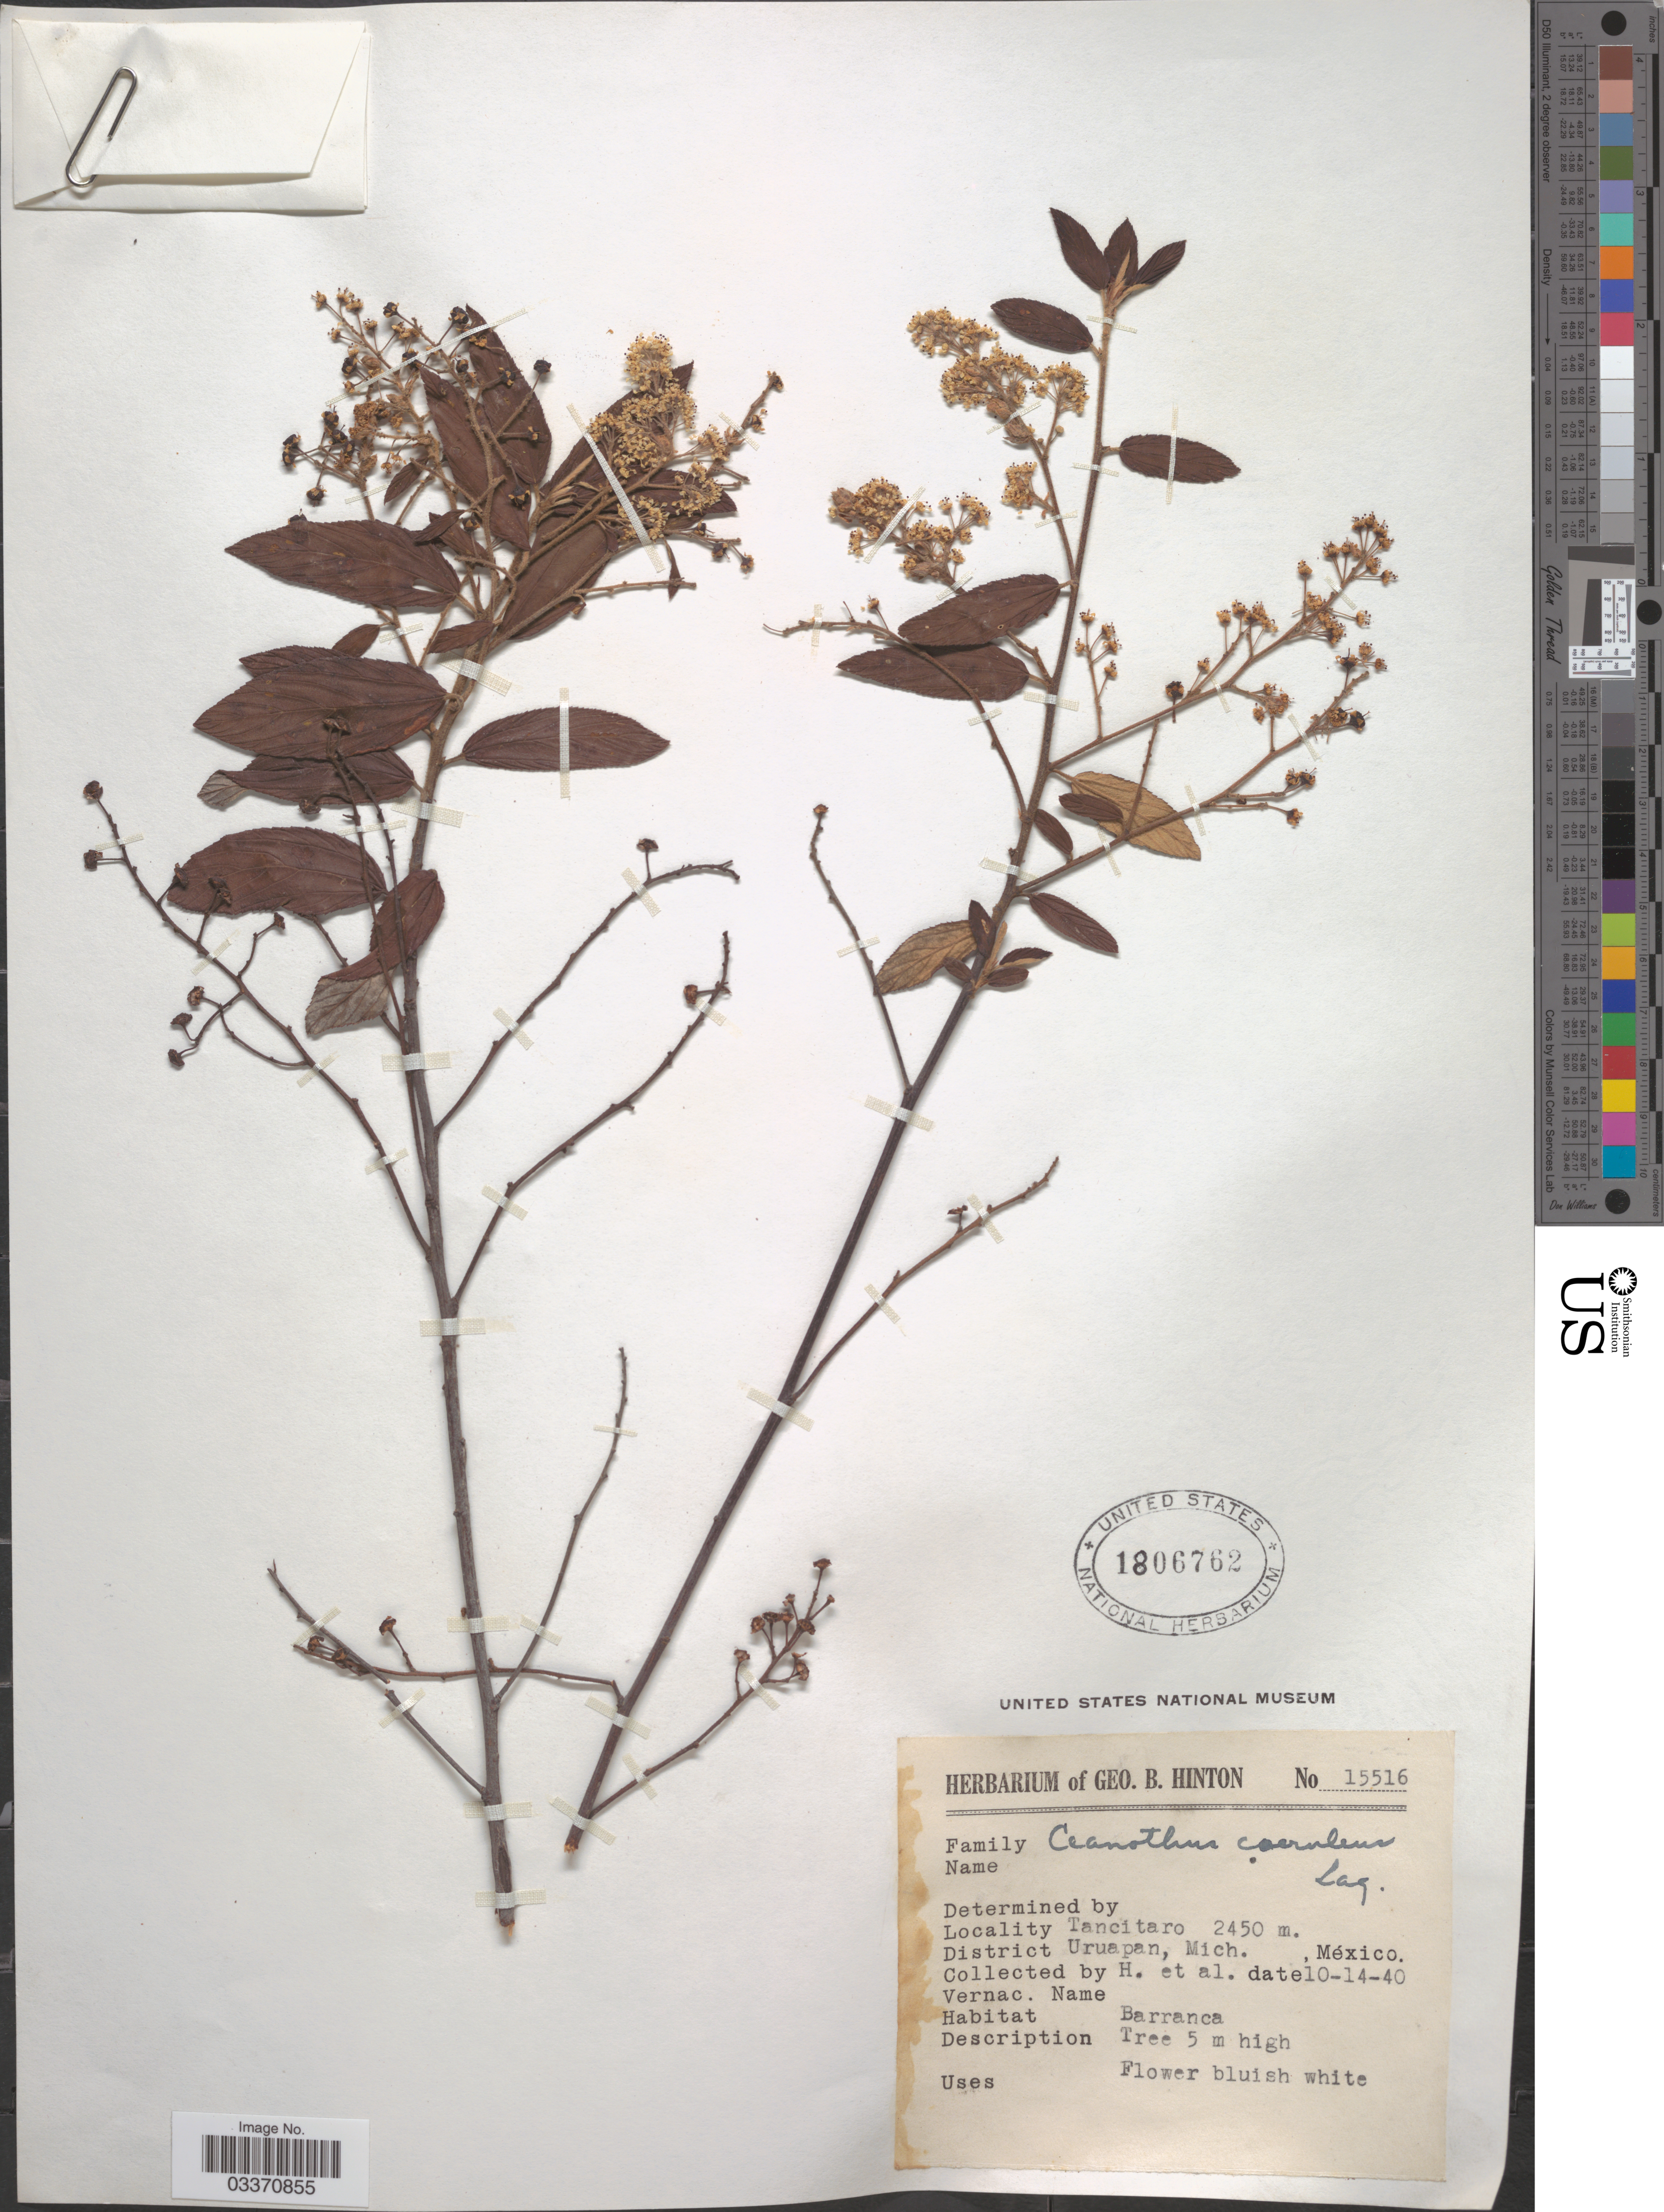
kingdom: Plantae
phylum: Tracheophyta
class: Magnoliopsida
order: Rosales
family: Rhamnaceae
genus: Ceanothus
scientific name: Ceanothus caeruleus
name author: Lag.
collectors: G. B. Hinton & et al.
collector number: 15516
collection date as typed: Transcribed d/m/y: 14/10/40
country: Mexico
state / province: Michoacán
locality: Tancitaro. District Uruapan.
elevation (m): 2450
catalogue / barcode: US 1806762